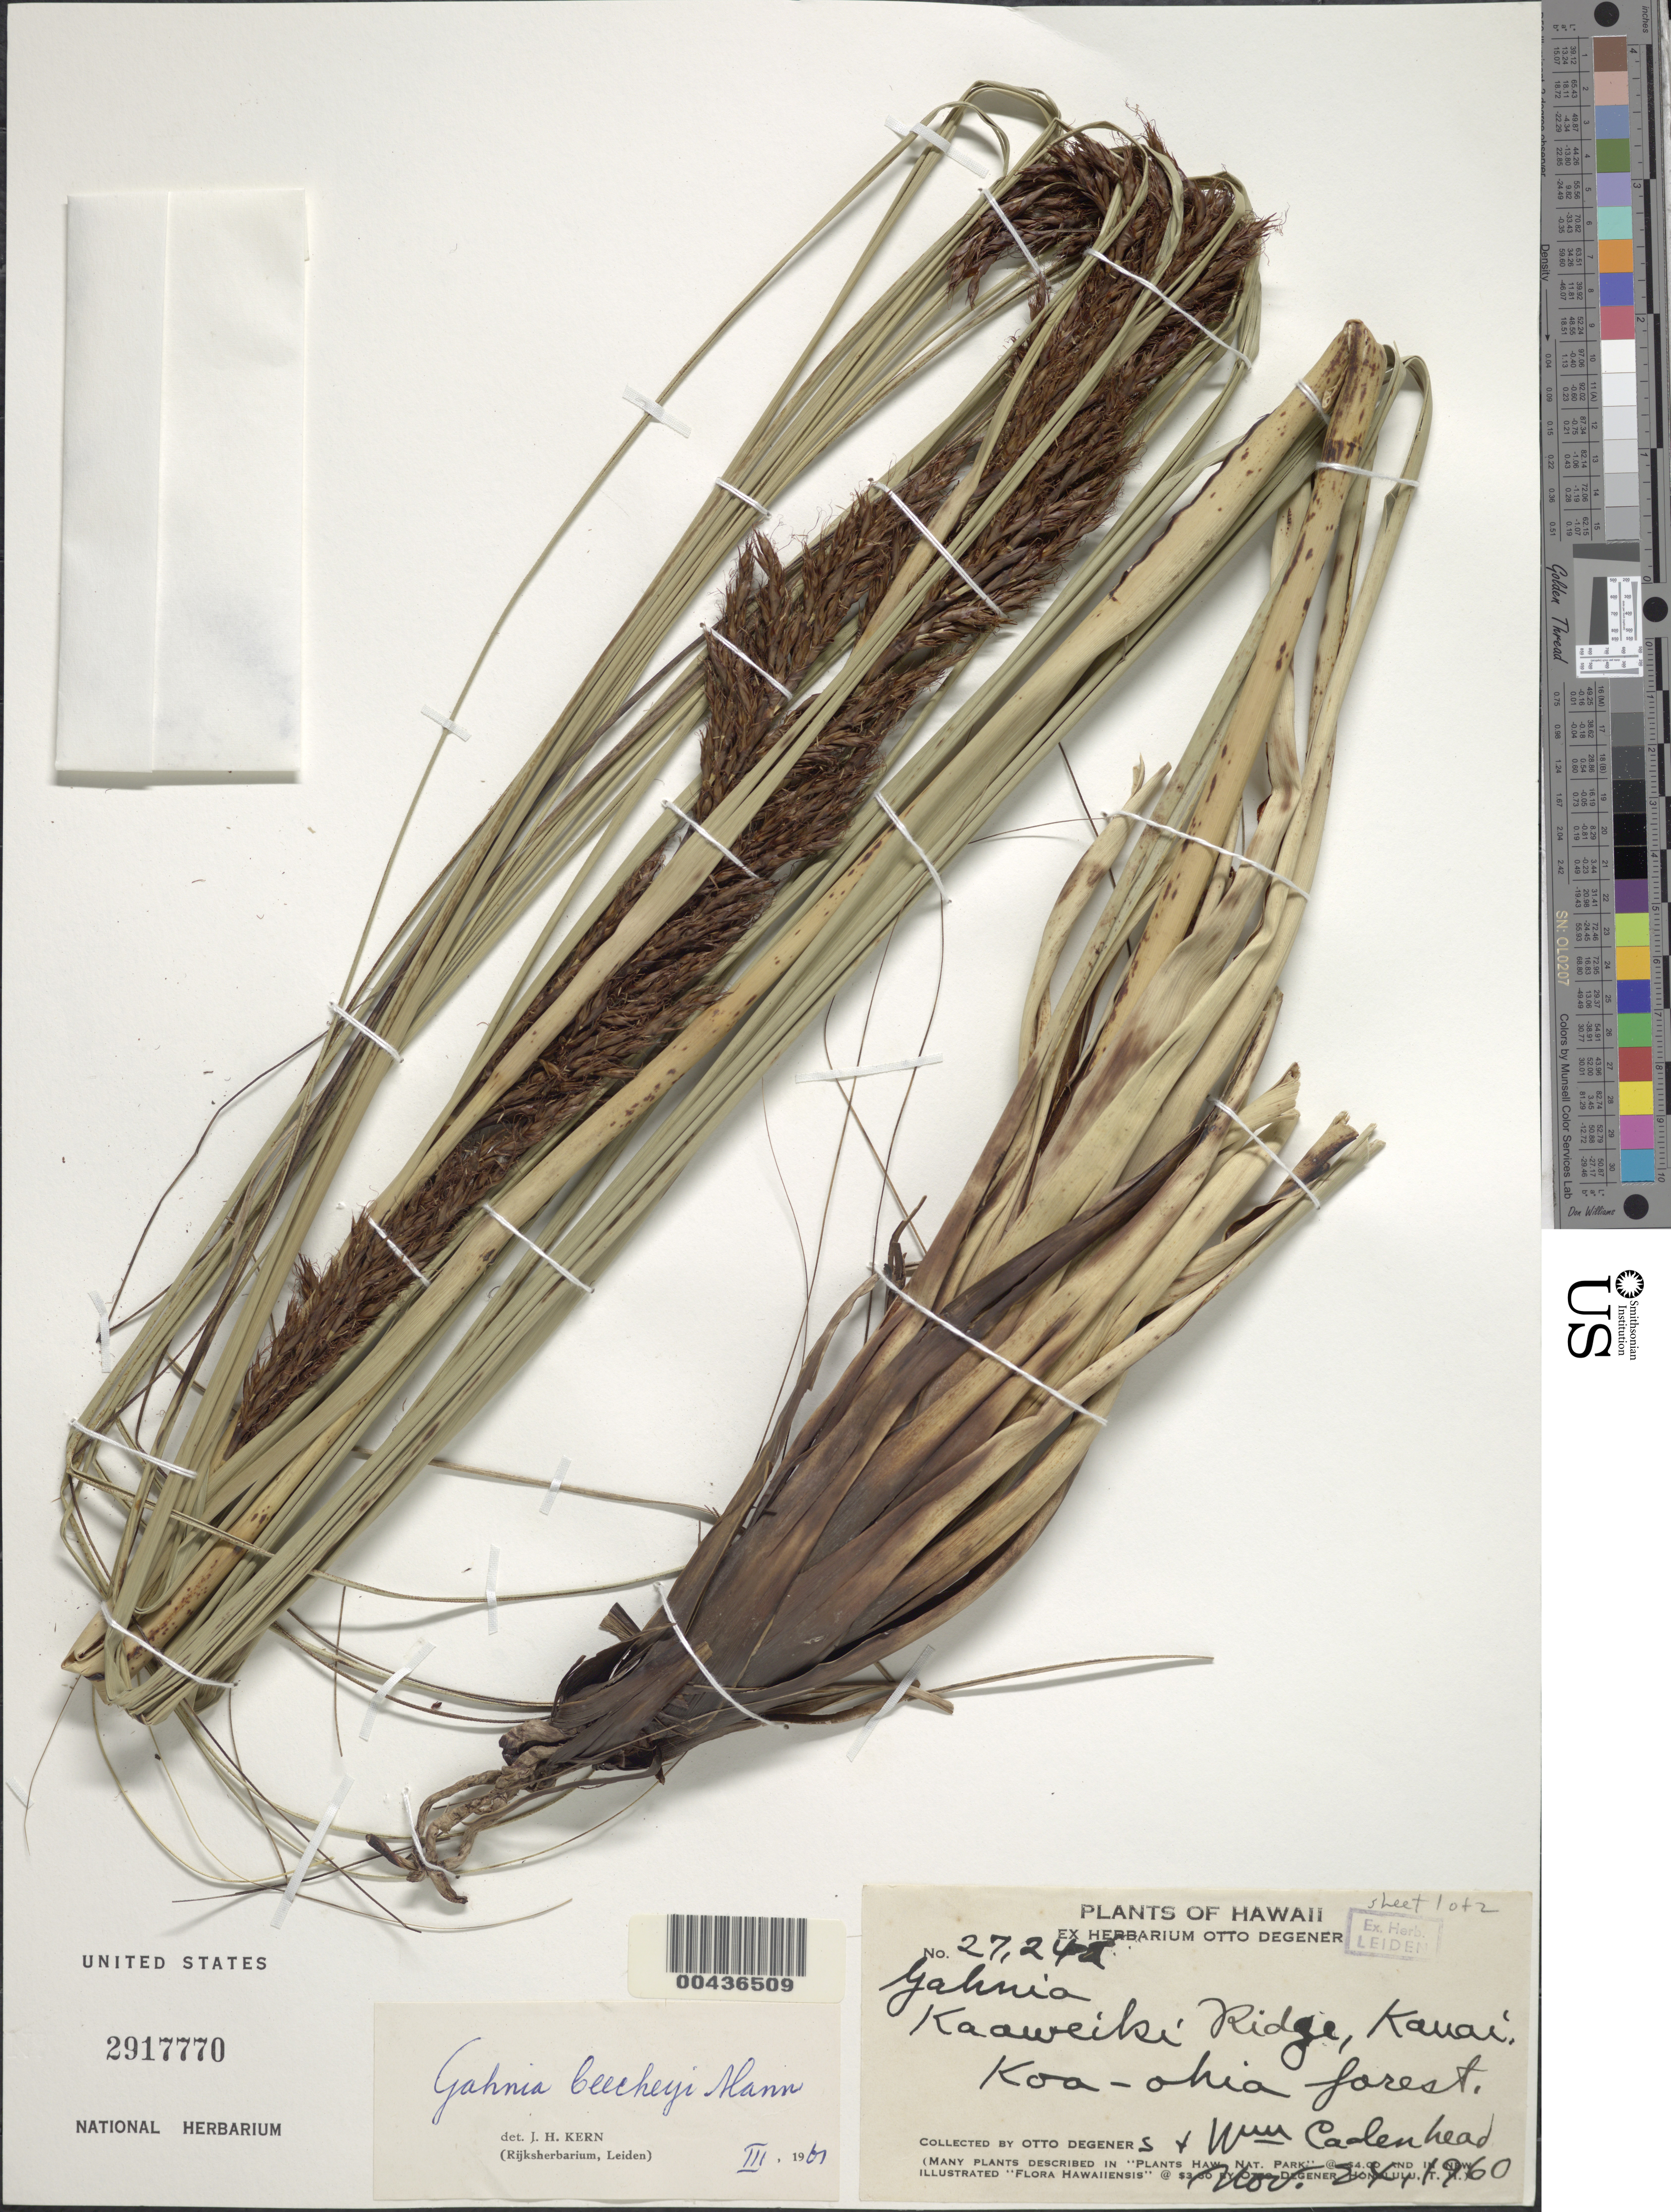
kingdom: Plantae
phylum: Tracheophyta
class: Liliopsida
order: Poales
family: Cyperaceae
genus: Gahnia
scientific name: Gahnia beecheyi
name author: H. Mann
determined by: Kern, J. H.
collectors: O. Degener & W. Cadenhead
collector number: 27242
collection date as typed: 24 Nov 1960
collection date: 1960-11-24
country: United States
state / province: Hawaii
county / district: Kauai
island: Kaua'i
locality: Kaaweiki Ridge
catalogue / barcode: US 2917770